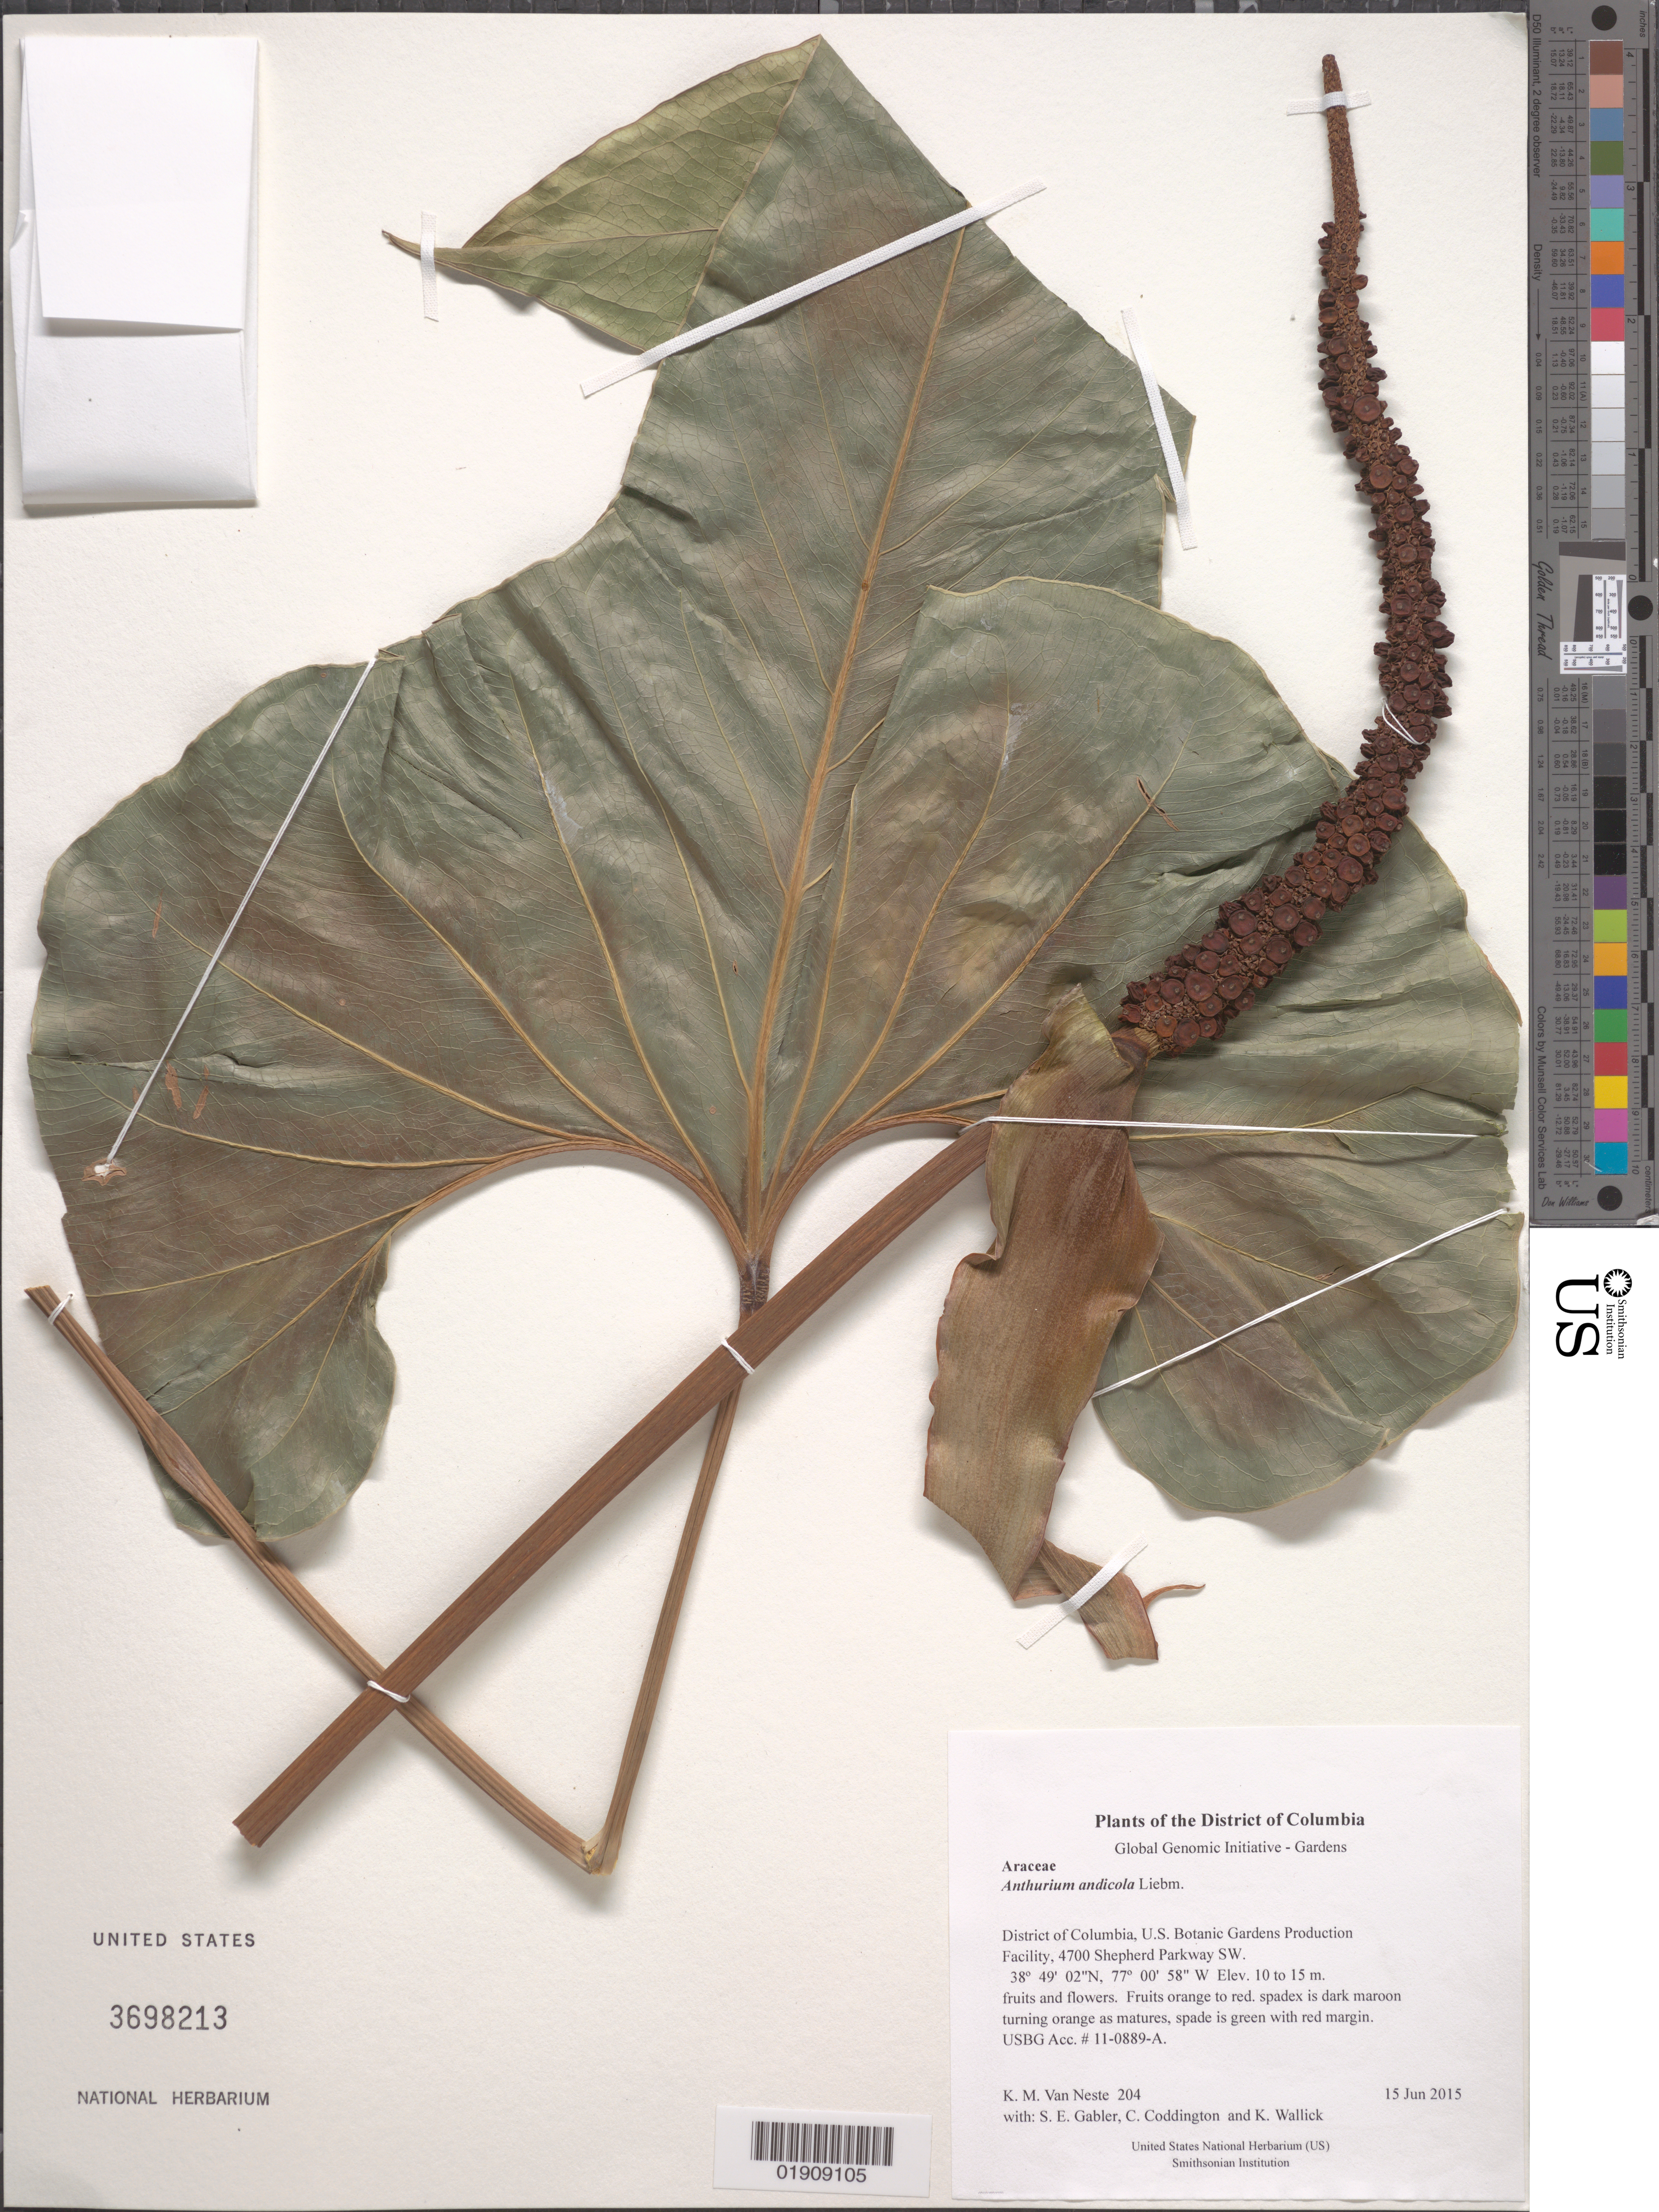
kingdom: Plantae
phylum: Tracheophyta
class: Liliopsida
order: Alismatales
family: Araceae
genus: Anthurium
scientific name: Anthurium andicola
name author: Liebm.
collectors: K. M. Van Neste, S. E. Gabler, C. Coddington & K. Wallick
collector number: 204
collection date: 2015-06-15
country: United States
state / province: District of Columbia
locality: U.S. Botanic Gardens Production Facility, 4700 Shepherd Parkway SW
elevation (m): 10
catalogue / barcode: US 3698213